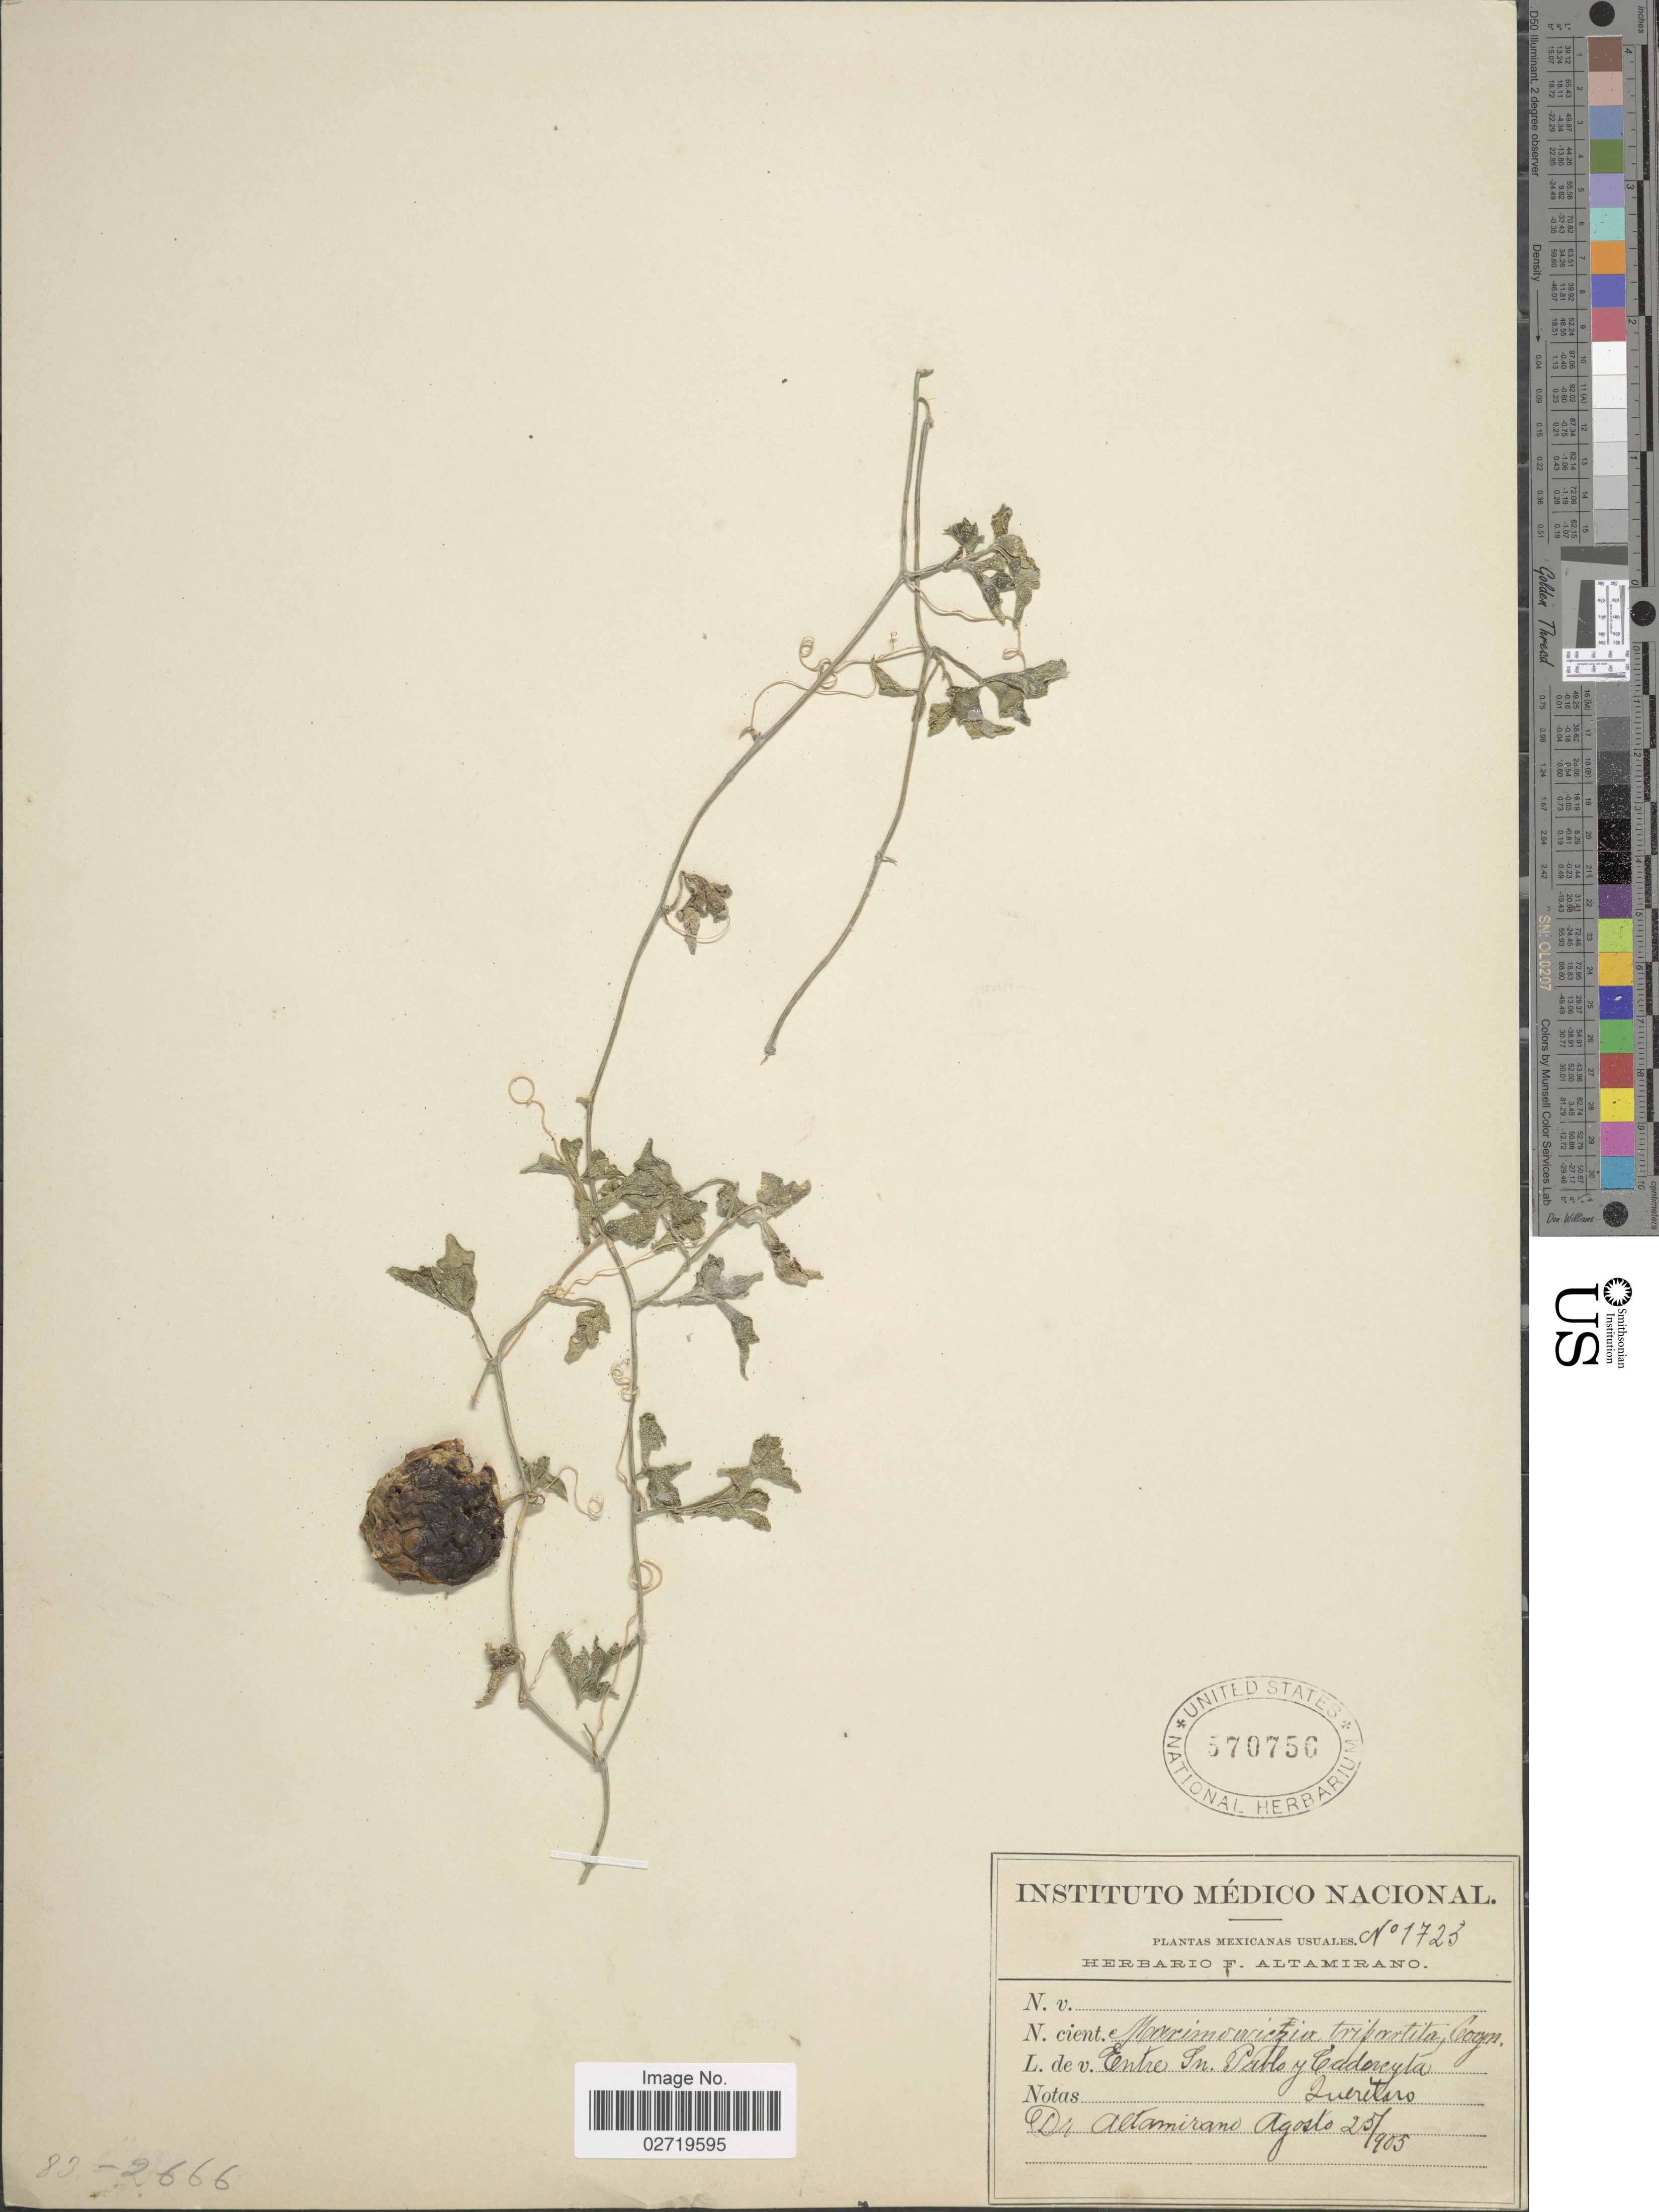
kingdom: Plantae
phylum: Tracheophyta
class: Magnoliopsida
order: Cucurbitales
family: Cucurbitaceae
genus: Ibervillea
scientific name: Ibervillea tripartita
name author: (Naudin) Greene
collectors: F. Altamirano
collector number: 1725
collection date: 1905-08-25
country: Mexico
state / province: Querétaro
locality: Entre Sn Pablo y Cadereyta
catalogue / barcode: US 570756